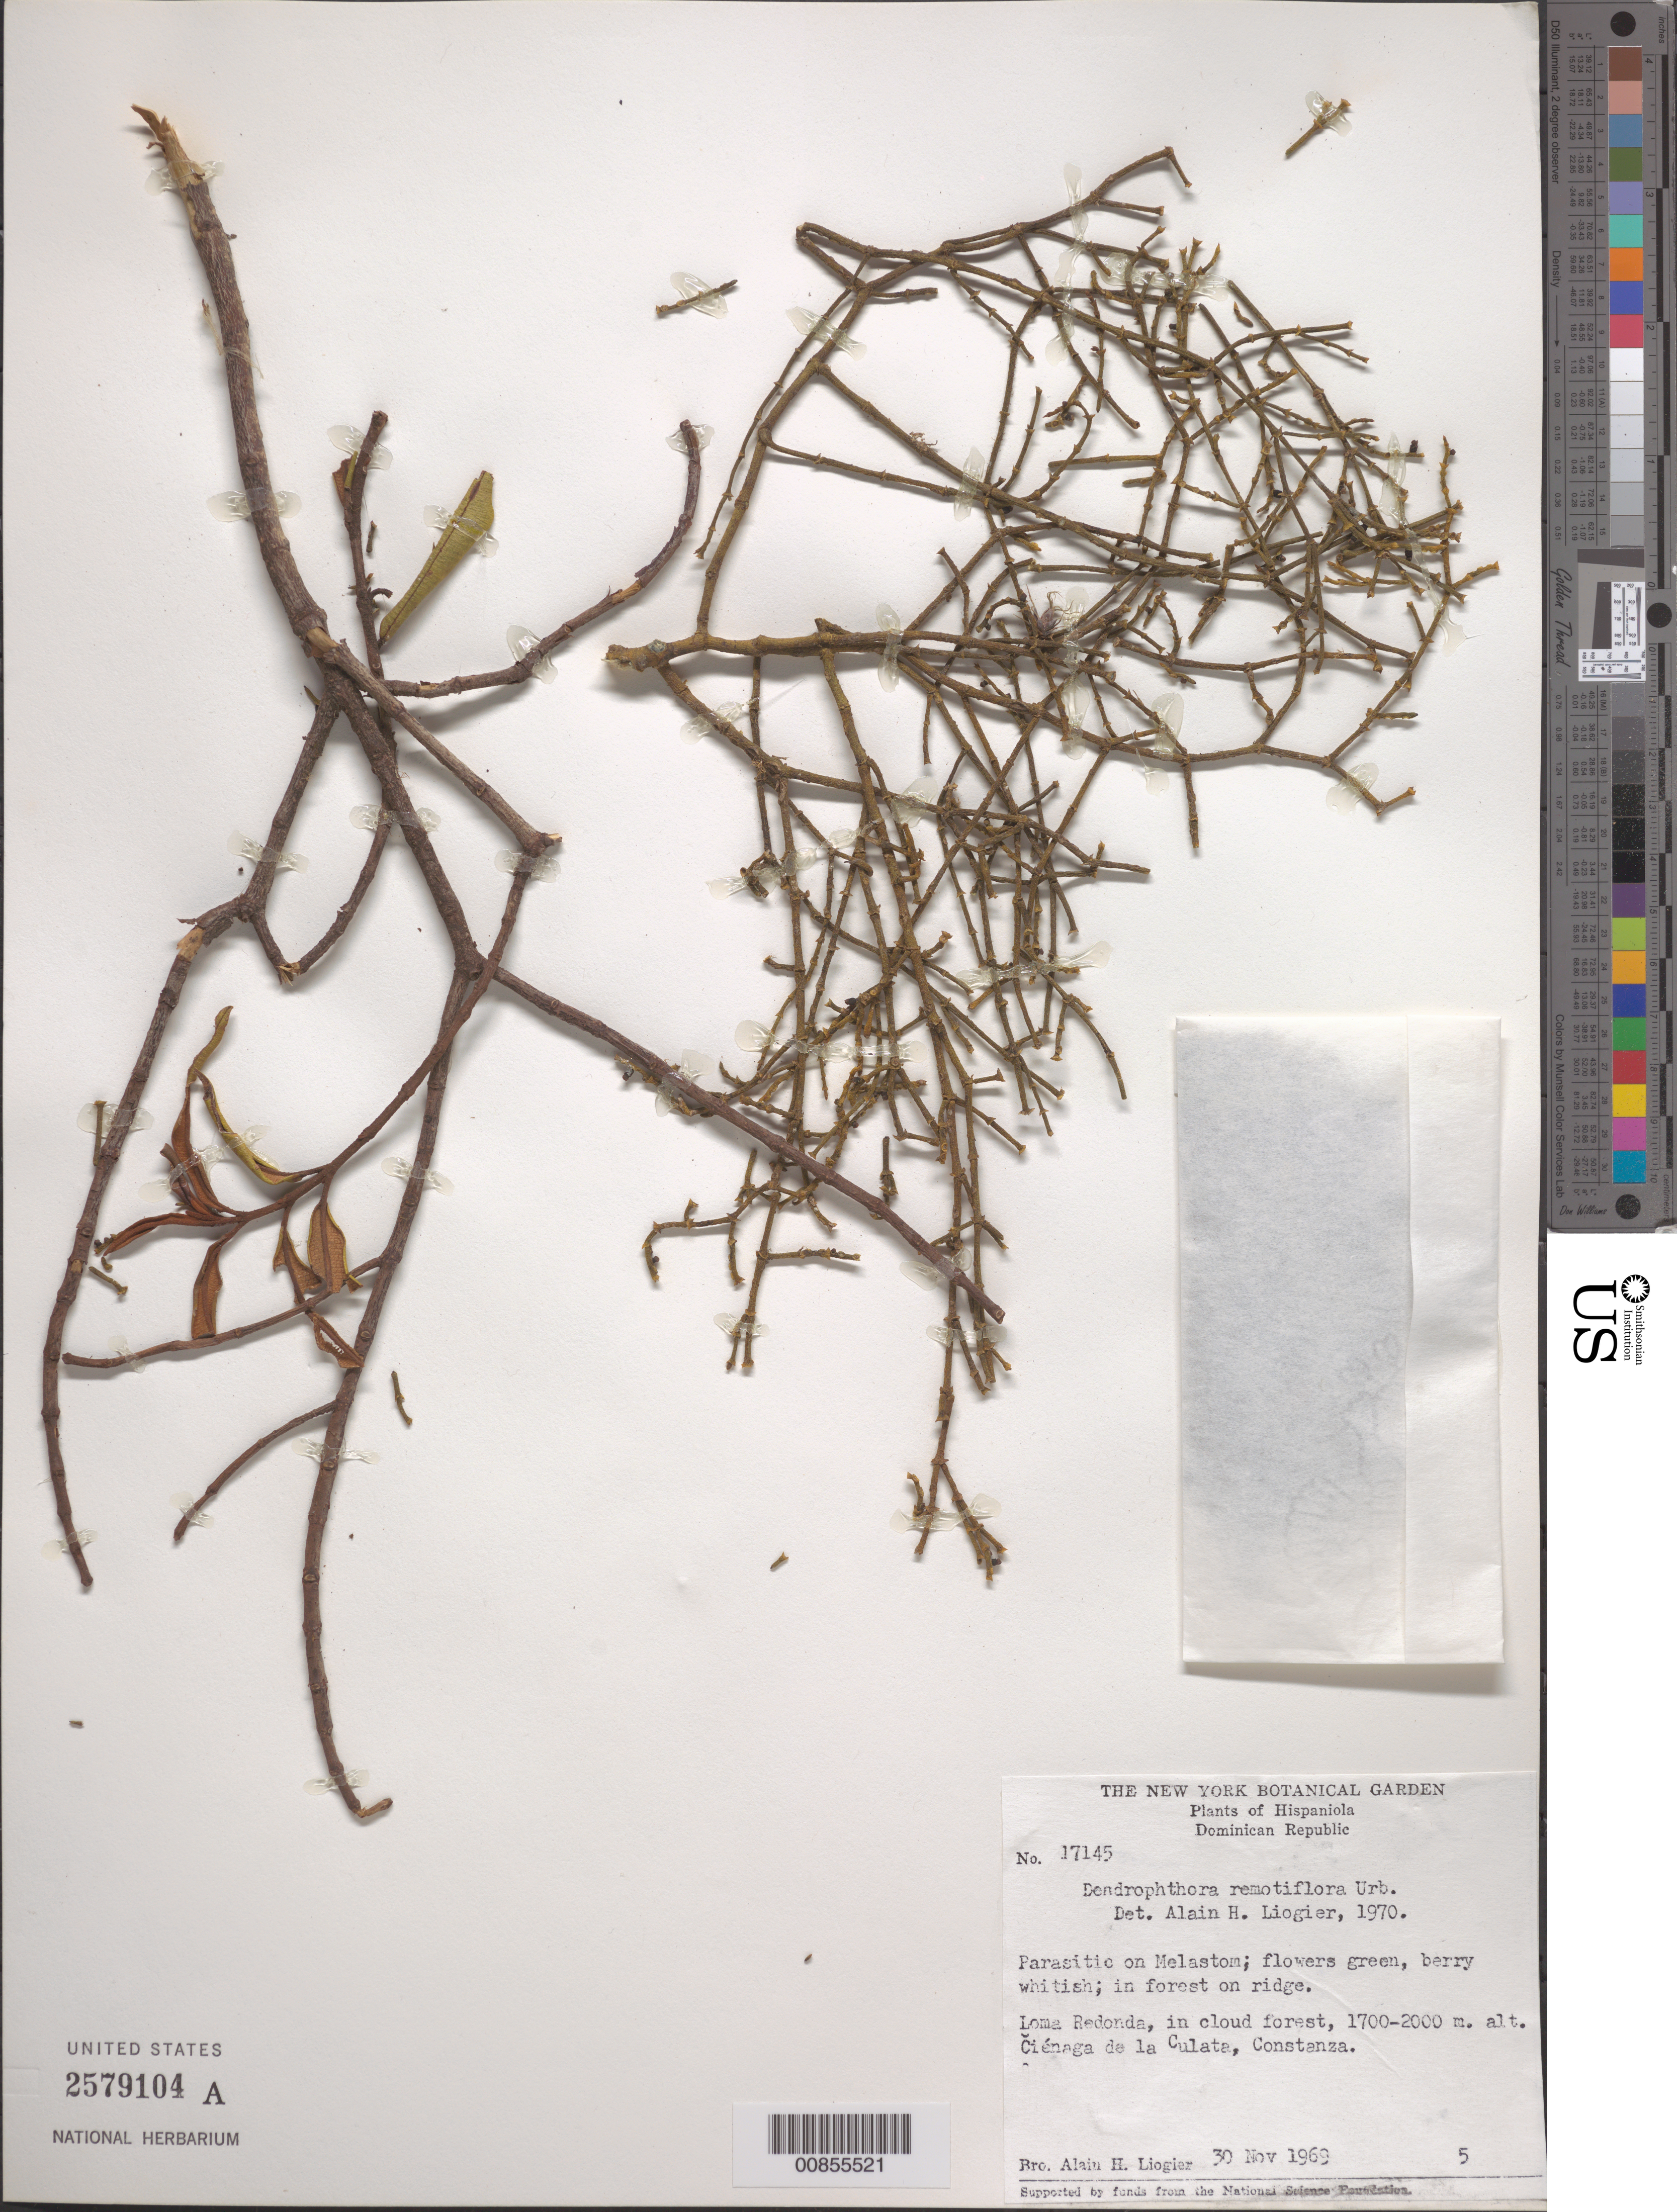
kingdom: Plantae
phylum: Tracheophyta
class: Magnoliopsida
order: Santalales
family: Viscaceae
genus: Dendrophthora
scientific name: Dendrophthora remotiflora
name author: Urb.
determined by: Liogier, Alain H.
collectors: A. H. Liogier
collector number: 17145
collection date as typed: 30 Nov 1969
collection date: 1969-11-30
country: Dominican Republic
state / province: La Vega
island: Hispaniola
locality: Loma Redonda, Ciénaga de la Culata, Constanza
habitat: On Melastom. In cloud forest on ridge.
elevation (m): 1700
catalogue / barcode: US 2579104A